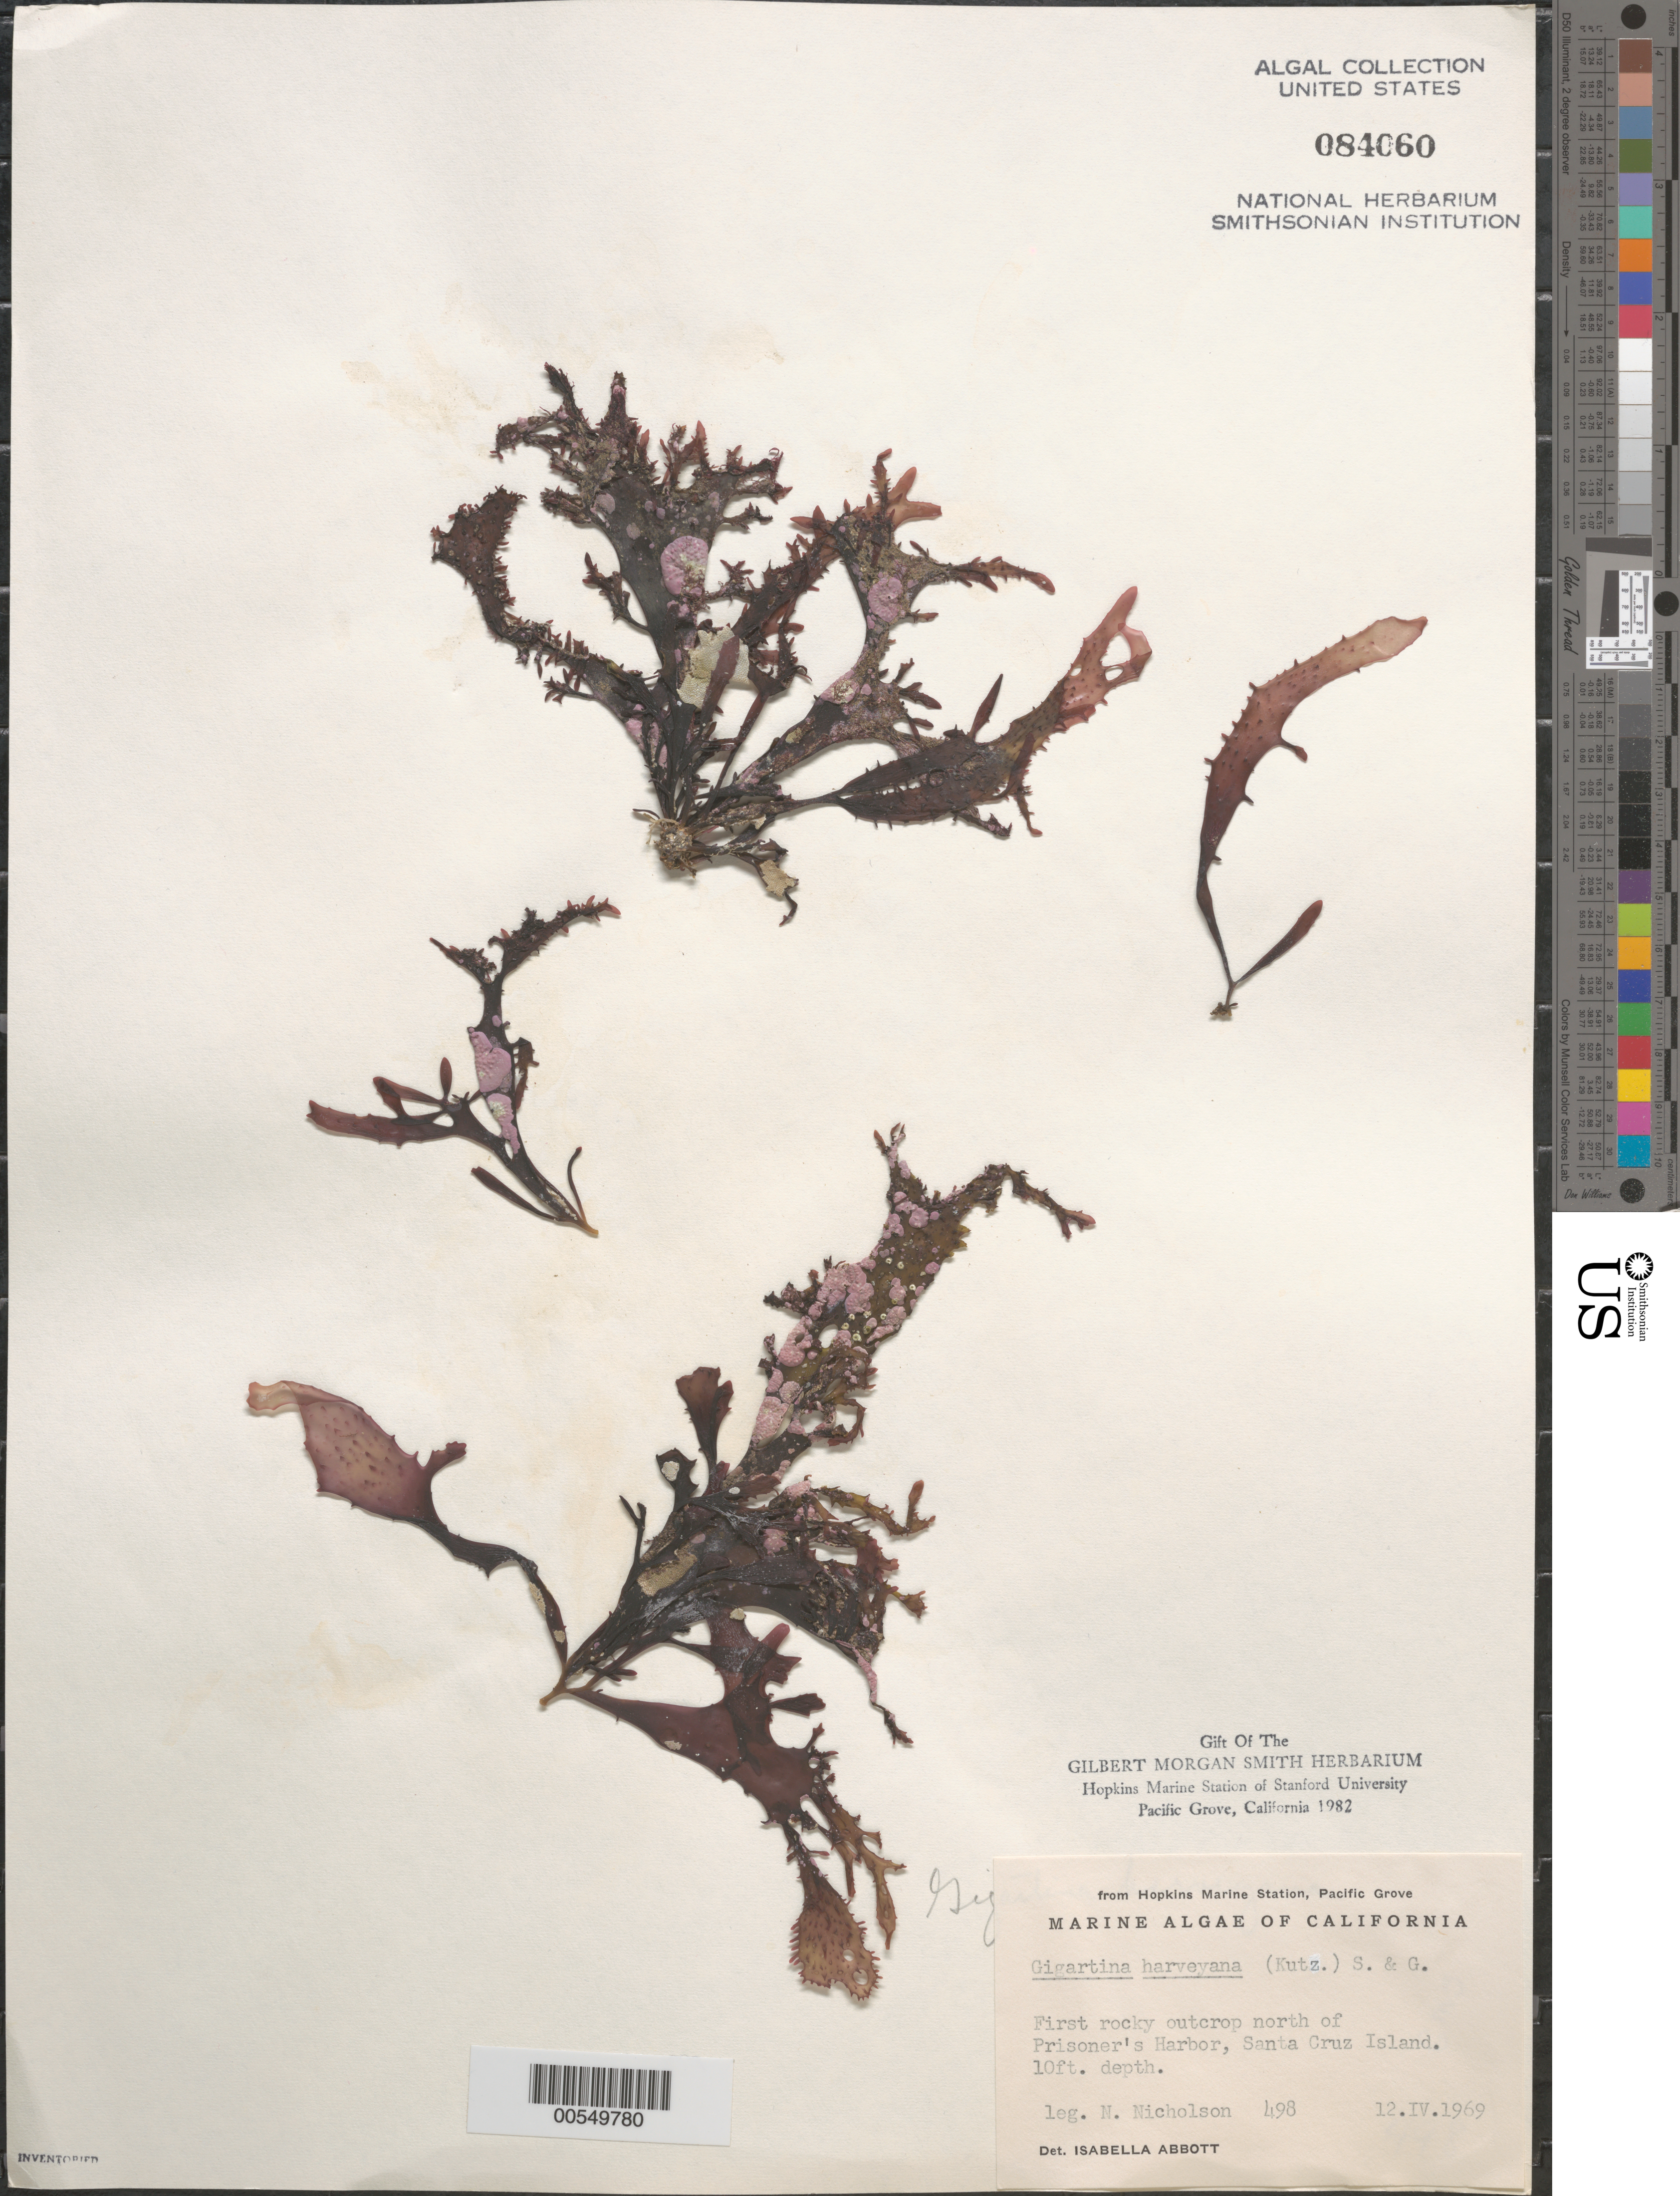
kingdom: Plantae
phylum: Rhodophyta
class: Florideophyceae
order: Gigartinales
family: Gigartinaceae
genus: Chondracanthus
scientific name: Chondracanthus harveyanus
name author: (Kütz.) Guiry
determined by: Algae name updating Project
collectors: N. Nicholson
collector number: Nln 498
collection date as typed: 12 Apr 1969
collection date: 1969-04-12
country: United States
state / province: California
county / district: Santa Barbara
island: Santa Cruz Island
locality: North of Prisoner's Harbor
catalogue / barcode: US 84060